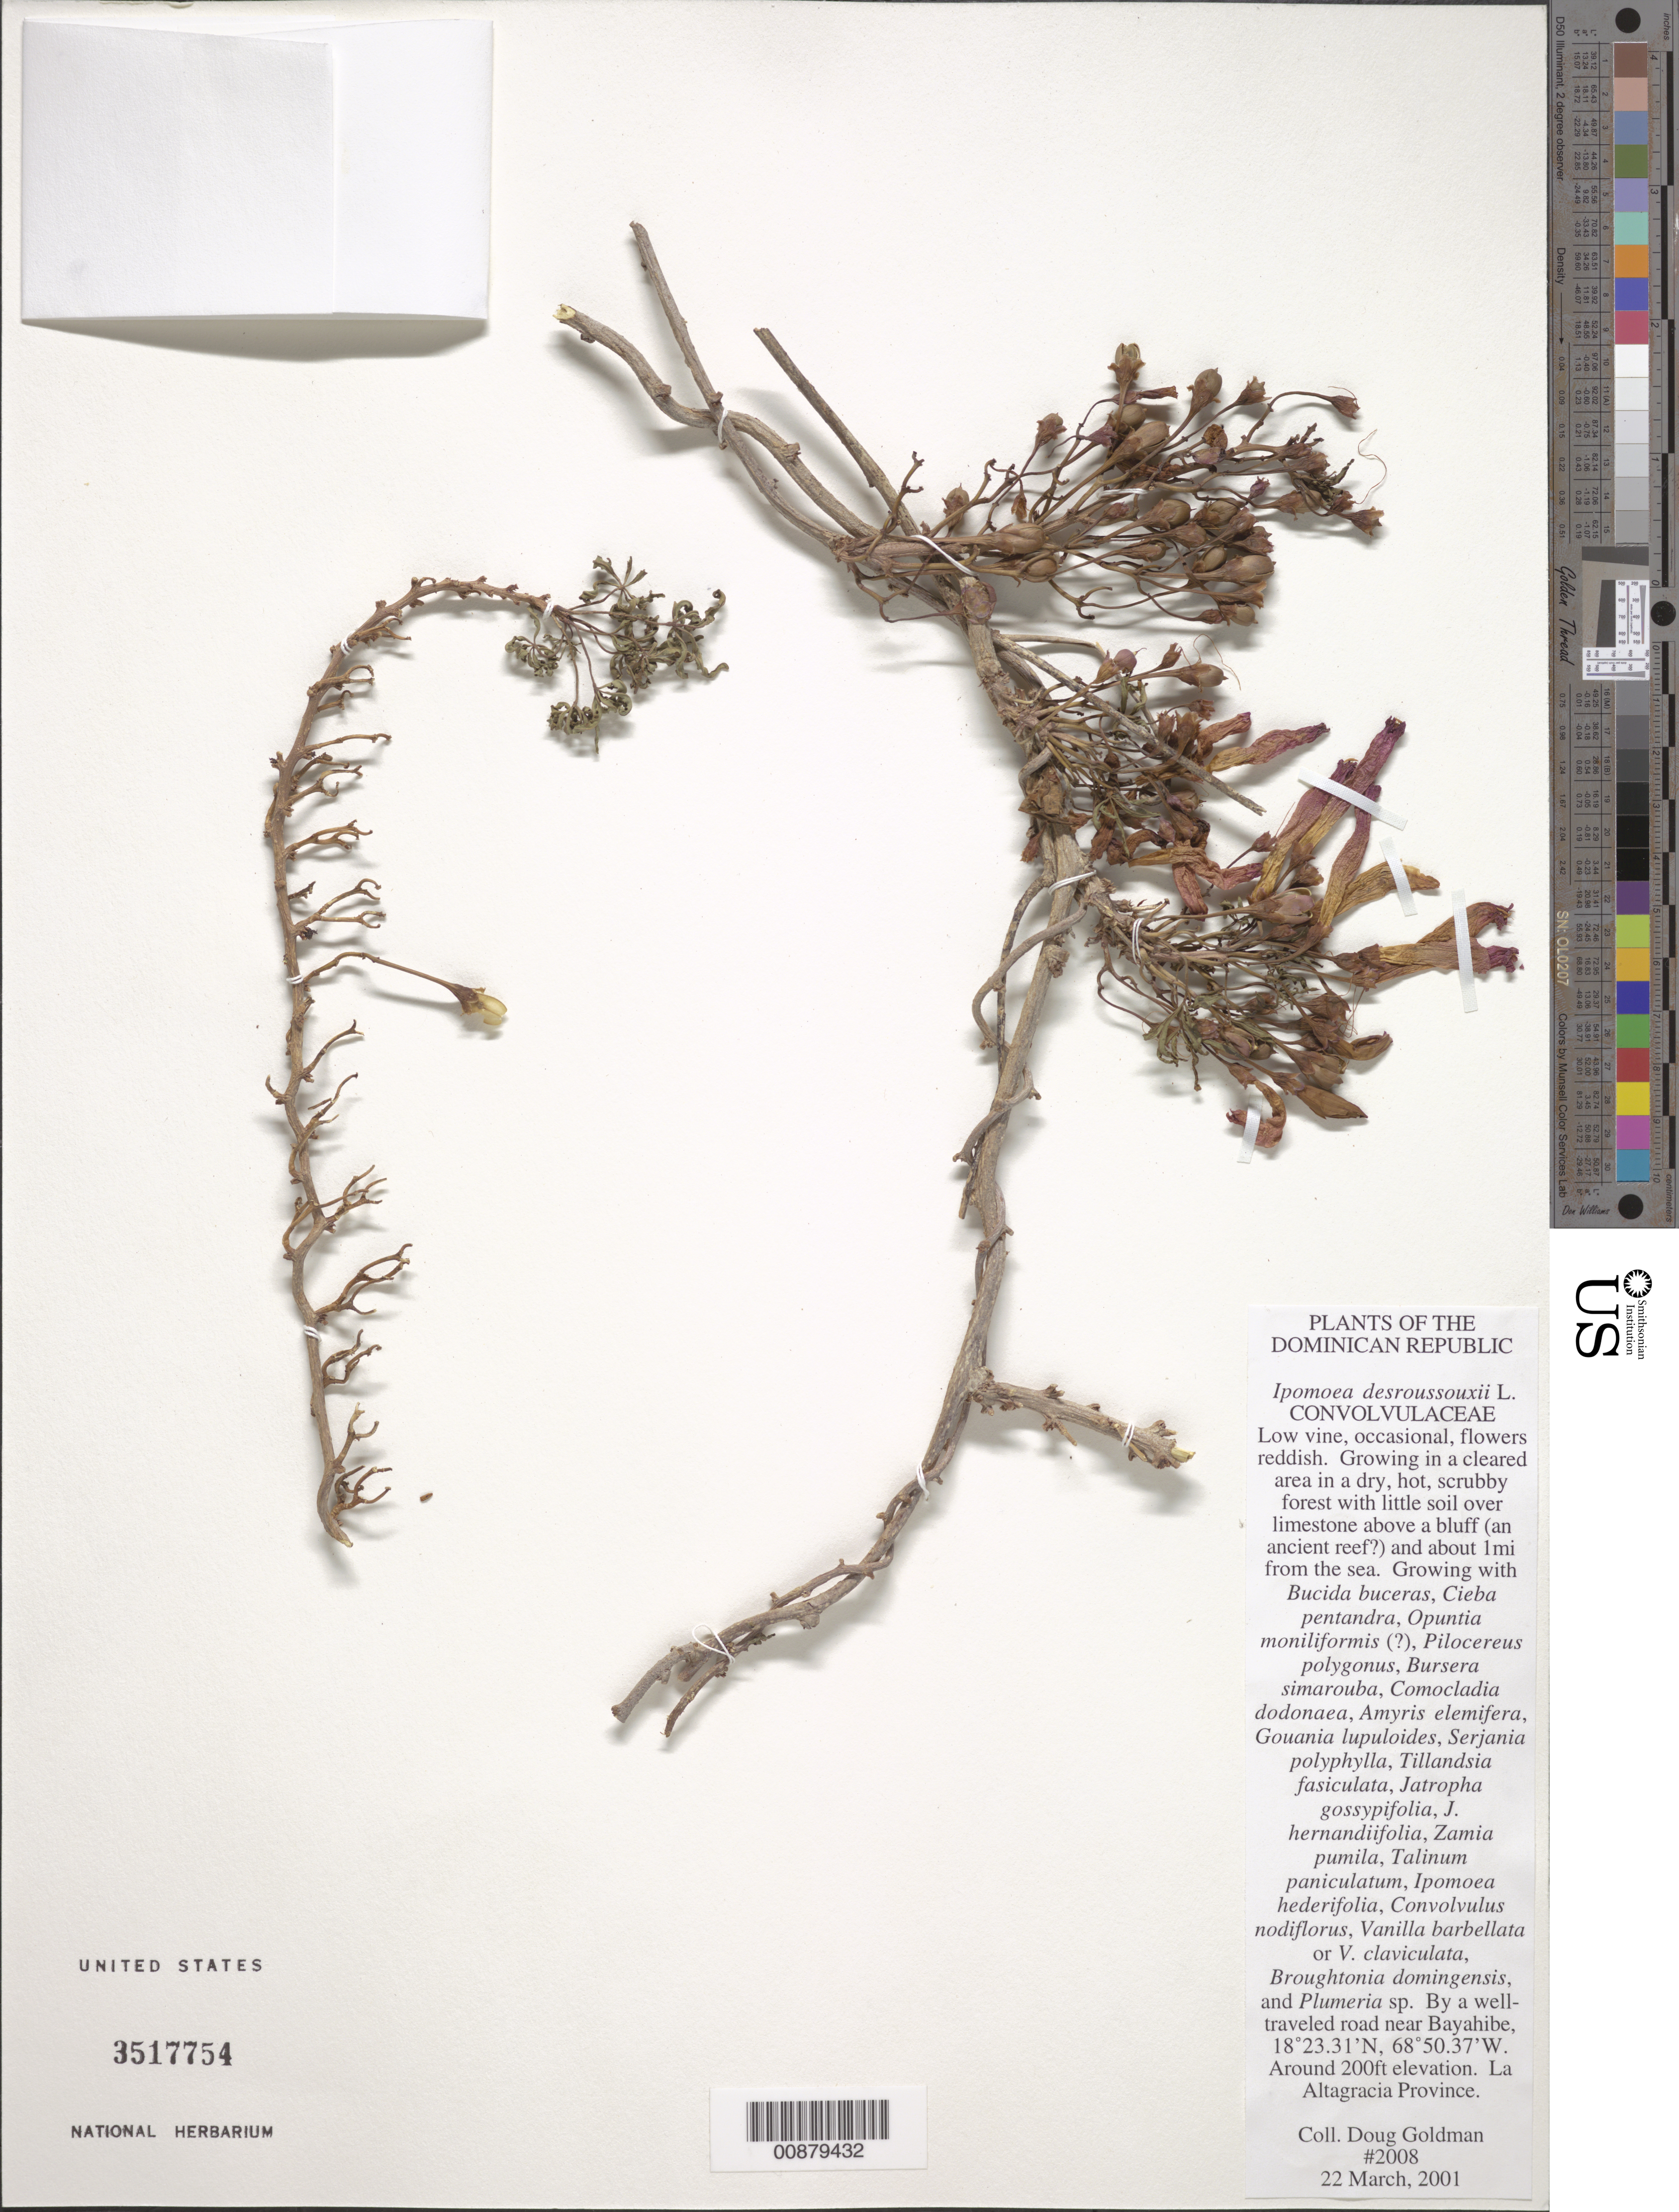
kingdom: Plantae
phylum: Tracheophyta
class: Magnoliopsida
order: Solanales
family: Convolvulaceae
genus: Ipomoea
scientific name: Ipomoea desroussouxii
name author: L.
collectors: D. H. Goldman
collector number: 2008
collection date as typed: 22 Mar 2001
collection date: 2001-03-22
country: Dominican Republic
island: Hispaniola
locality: La Altagracia Province: By a well-traveled road near Bayahibe.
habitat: Growing in a cleared area in a dry, hot, scrubby forest with little soil over limestone above a bluff (an ancient reef?).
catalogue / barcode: US 3517754